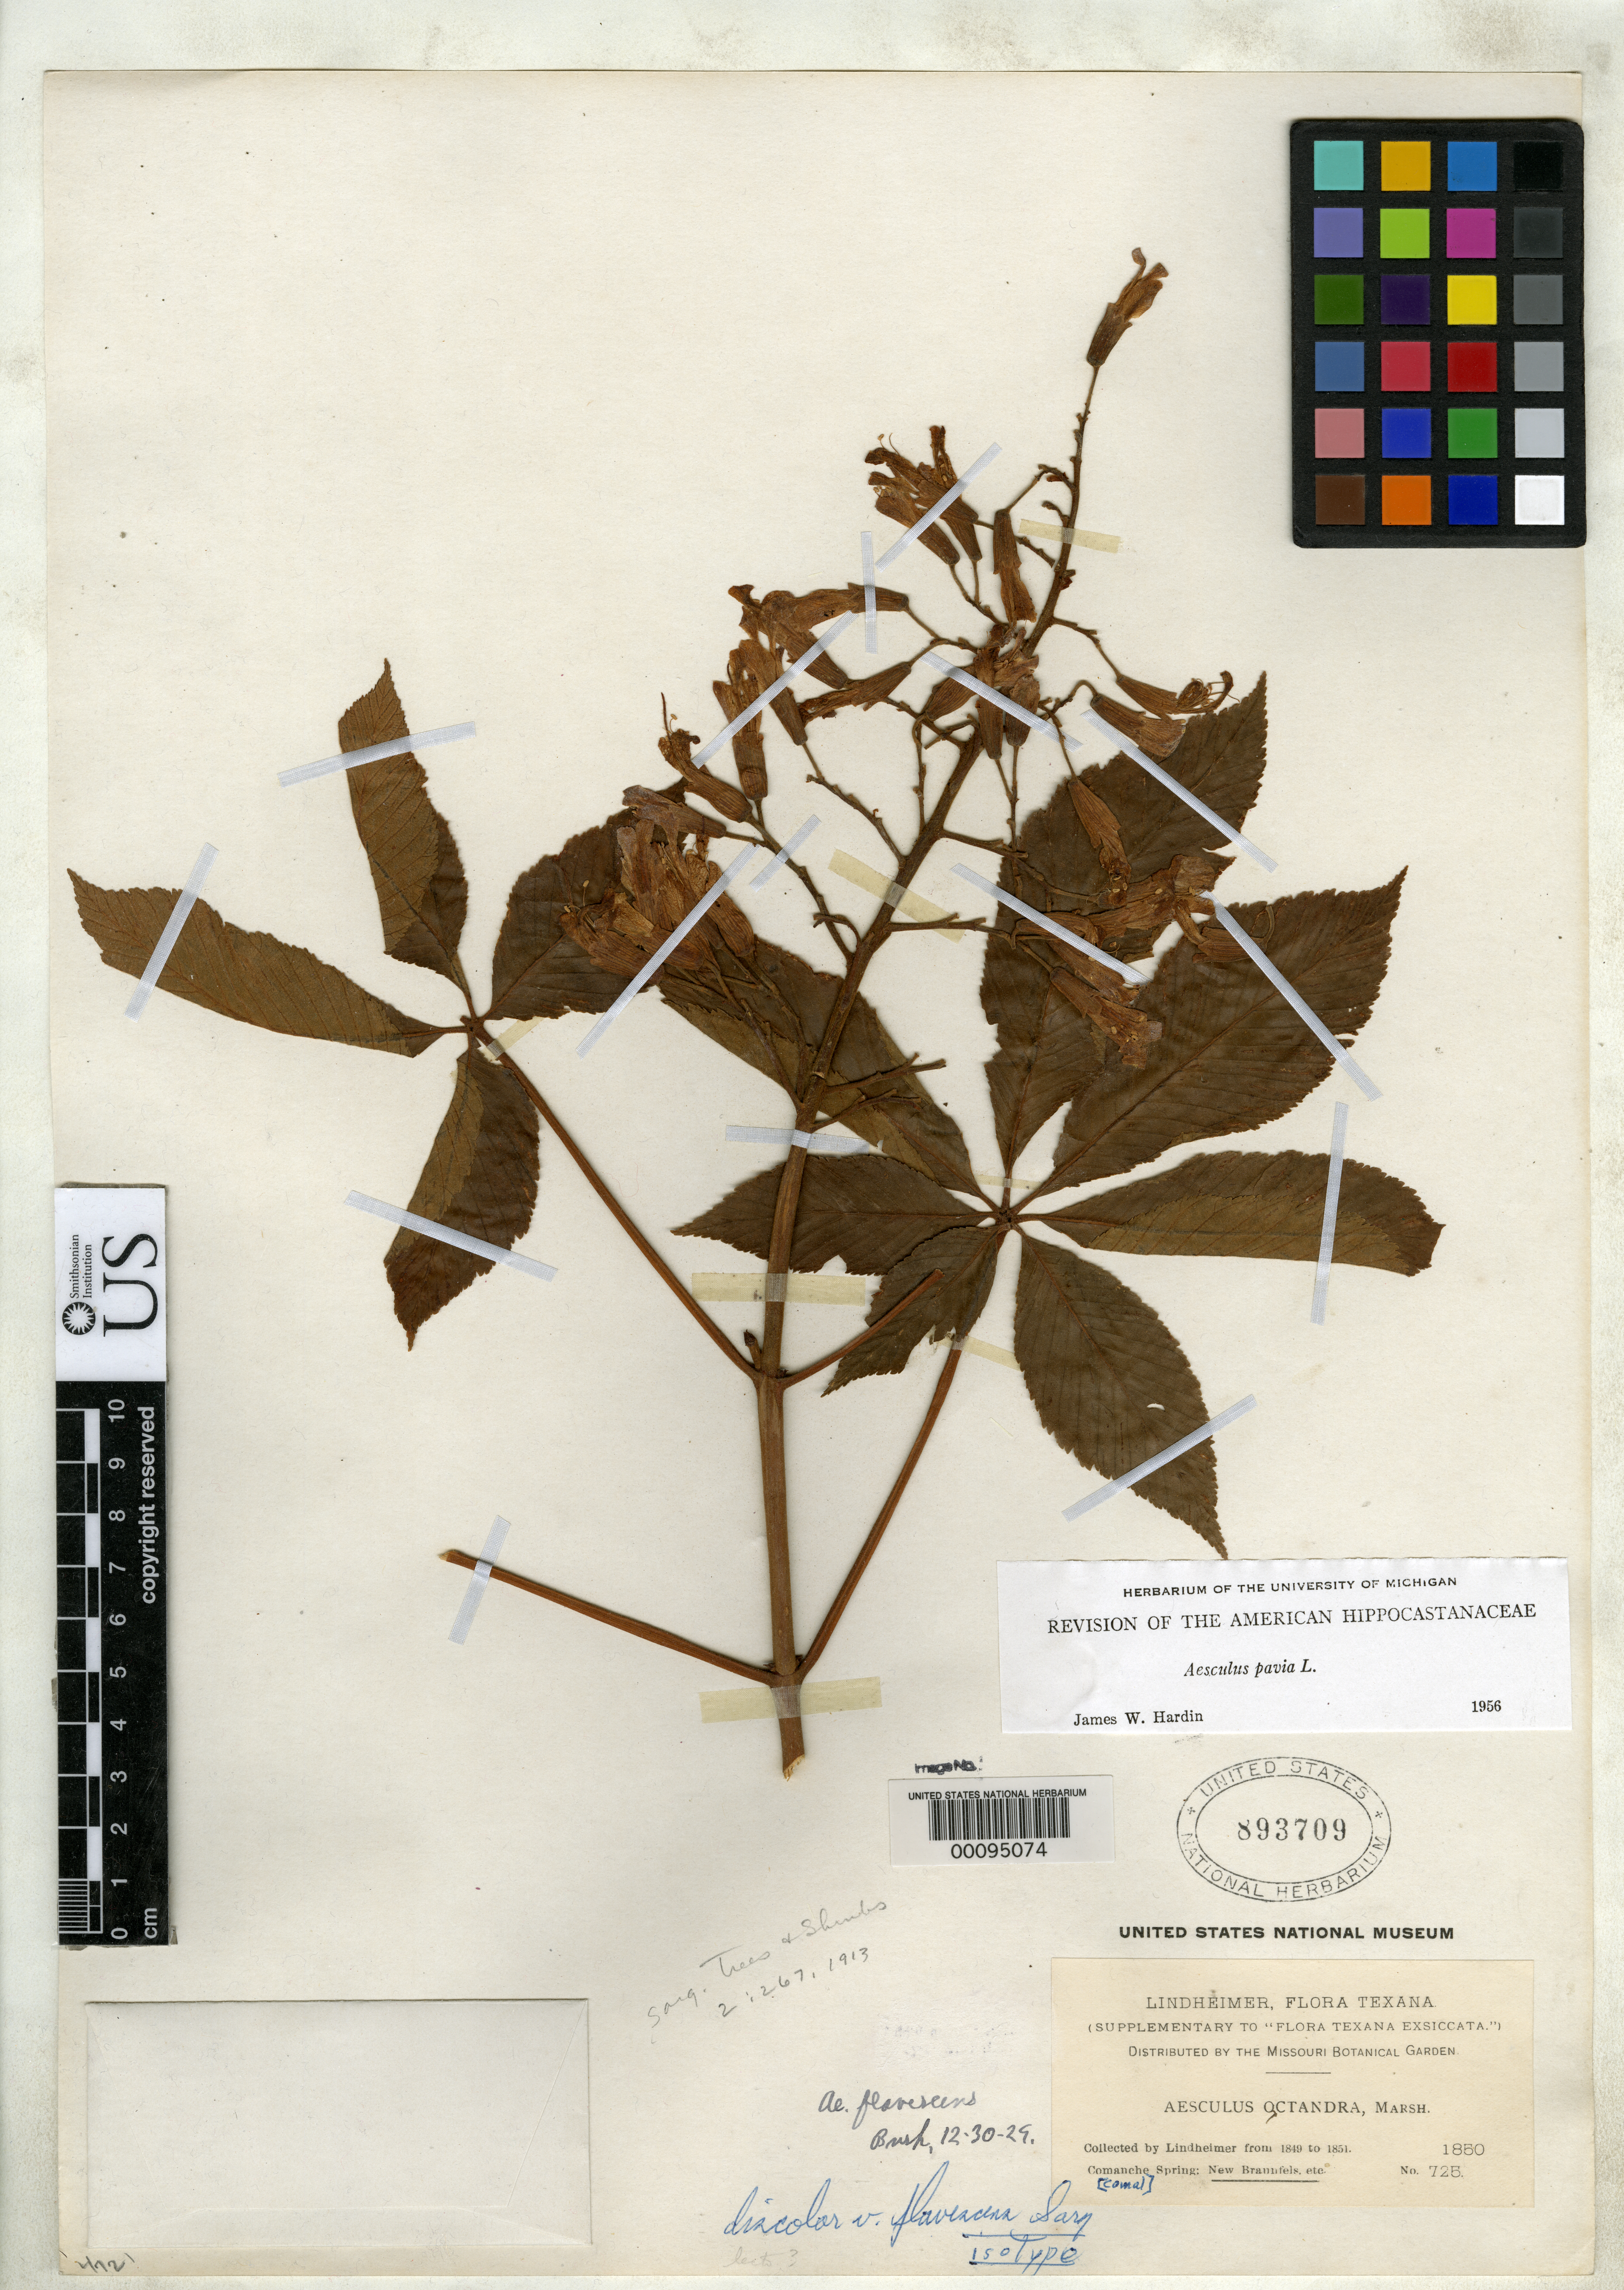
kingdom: Plantae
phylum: Tracheophyta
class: Magnoliopsida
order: Sapindales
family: Sapindaceae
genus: Aesculus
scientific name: Aesculus discolor var. flavescens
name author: Sarg.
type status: Syntype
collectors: F. J. Lindheimer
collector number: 725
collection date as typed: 1850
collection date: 1850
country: United States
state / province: Texas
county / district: Comal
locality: Comanche [Comal] Spring: New Braunfels, etc.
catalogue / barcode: US 893709